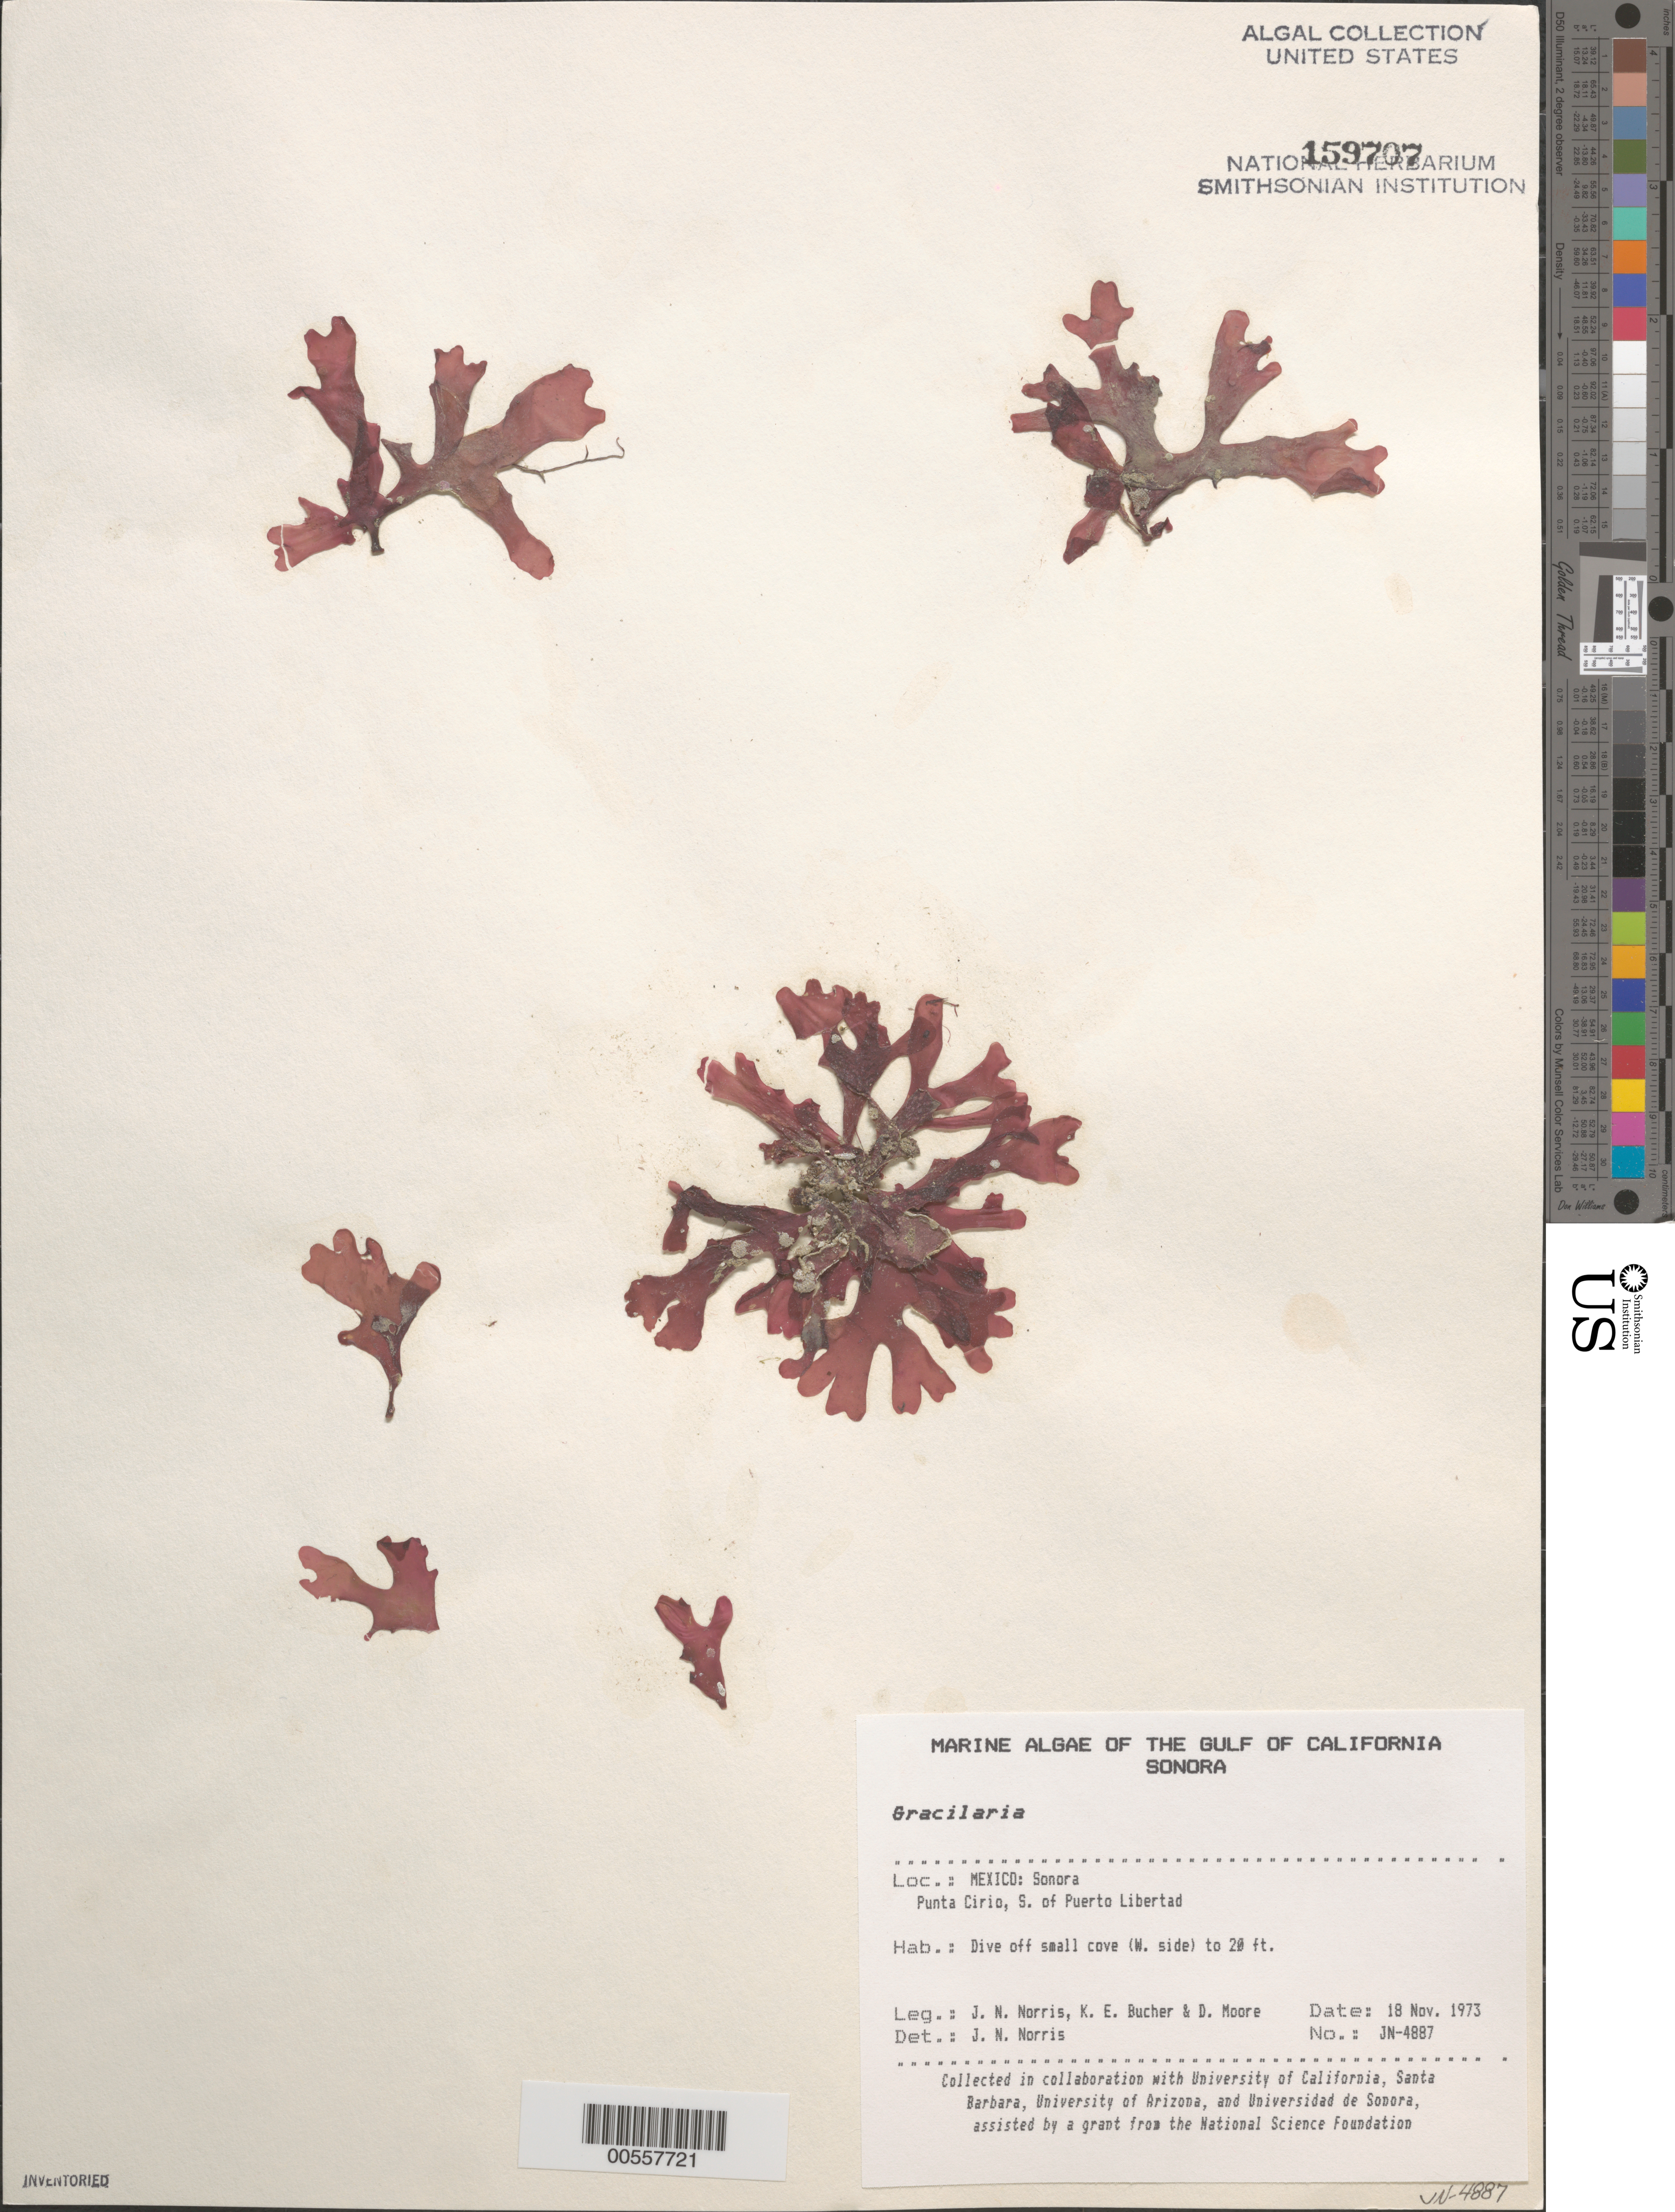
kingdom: Plantae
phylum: Rhodophyta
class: Florideophyceae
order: Gracilariales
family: Gracilariaceae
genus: Gracilaria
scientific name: Gracilaria sp.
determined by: Norris, James N.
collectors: J. N. Norris, K. E. Bucher & D. Moore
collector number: JN-4887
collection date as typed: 18 Nov 1973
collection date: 1973-11-18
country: Mexico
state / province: Sonora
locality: Punta Cirio south of Puerto Libertad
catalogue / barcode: US 159707